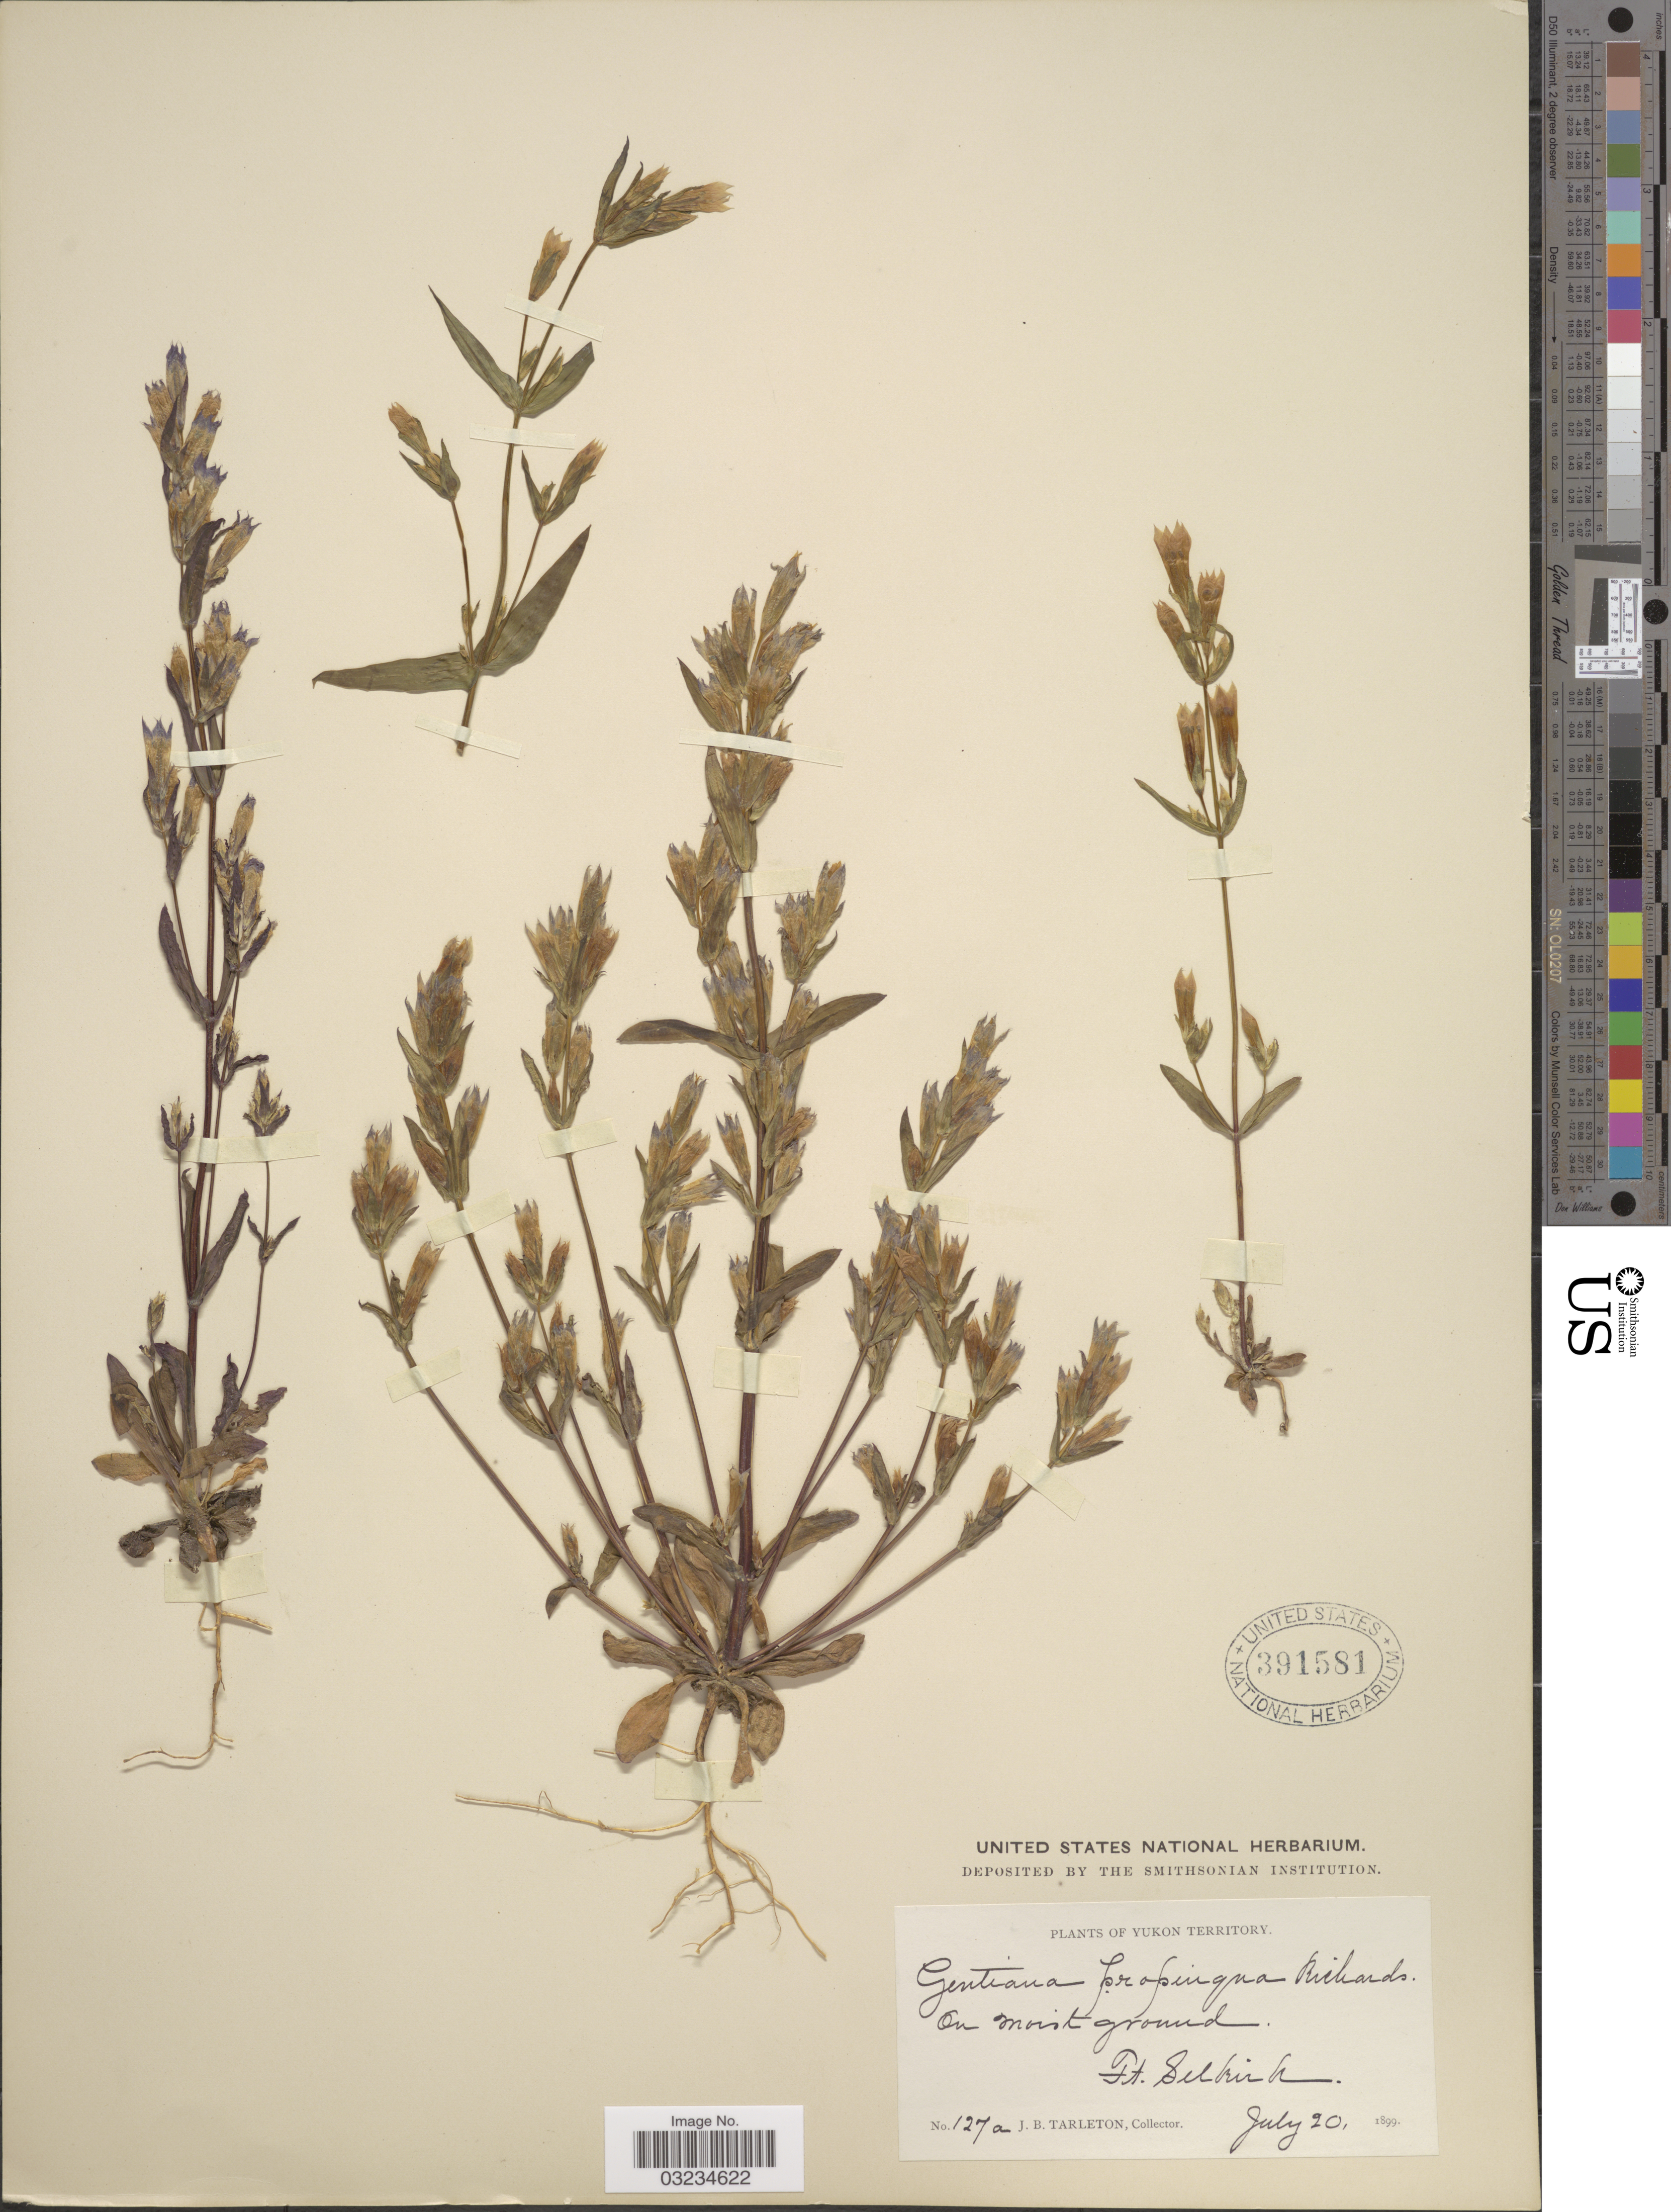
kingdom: Plantae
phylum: Tracheophyta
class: Magnoliopsida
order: Gentianales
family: Gentianaceae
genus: Gentiana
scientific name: Gentiana propinqua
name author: Richards.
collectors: J. Tarleton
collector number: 127a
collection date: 1899-07-20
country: Canada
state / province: Yukon Territory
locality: On moist ground. Ft. Selkirk.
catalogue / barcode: US 391581